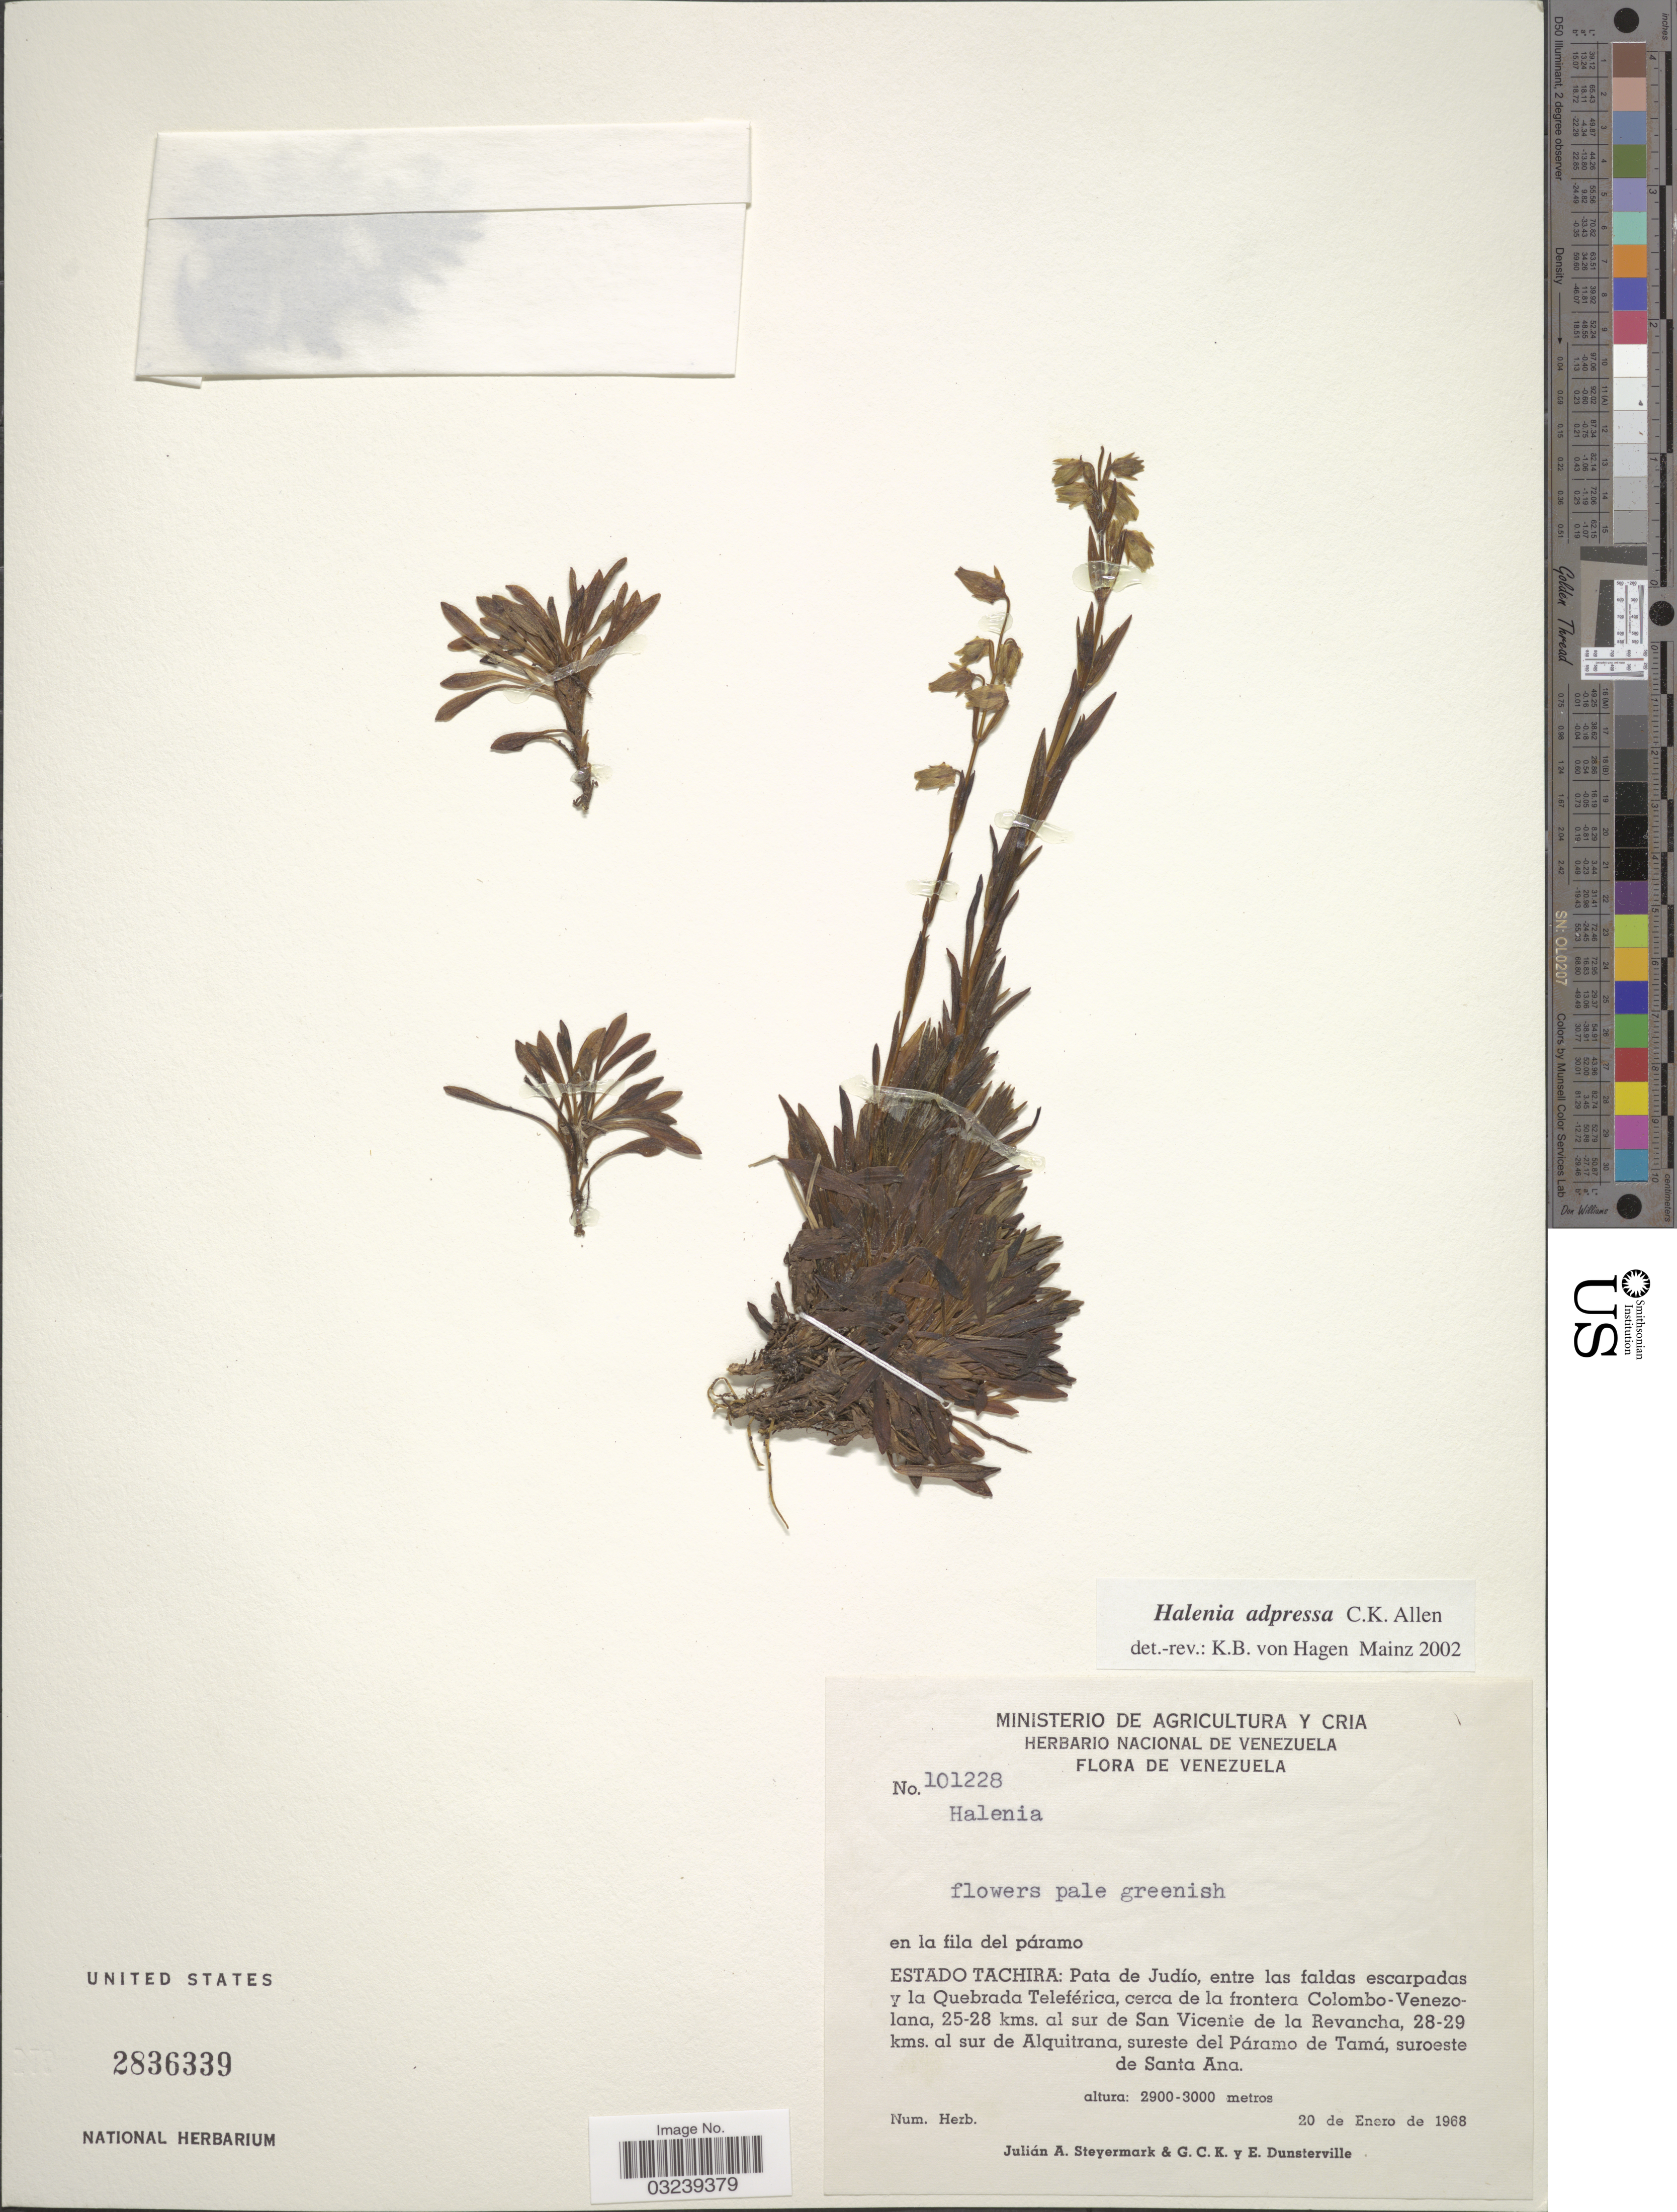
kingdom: Plantae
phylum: Tracheophyta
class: Magnoliopsida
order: Gentianales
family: Gentianaceae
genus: Halenia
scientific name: Halenia adpressa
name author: C.K. Allen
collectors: J. Steyermark, G. C. K. Dunsterville & E. Dunsterville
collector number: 101228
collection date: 1968-01-20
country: Venezuela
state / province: Tachira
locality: Pata de Judío, entre las faldas escarpadas y la Quebrada Teleférica, cerca de la frontera Colombo-Venezolana, 25-28 kms. al sur de San Vicente de la Revancha, 28-29 kms. al sur de Alquitrana, sureste del Páramo de Tamá, suroeste de Santa Ana.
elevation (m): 2900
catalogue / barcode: US 2836339